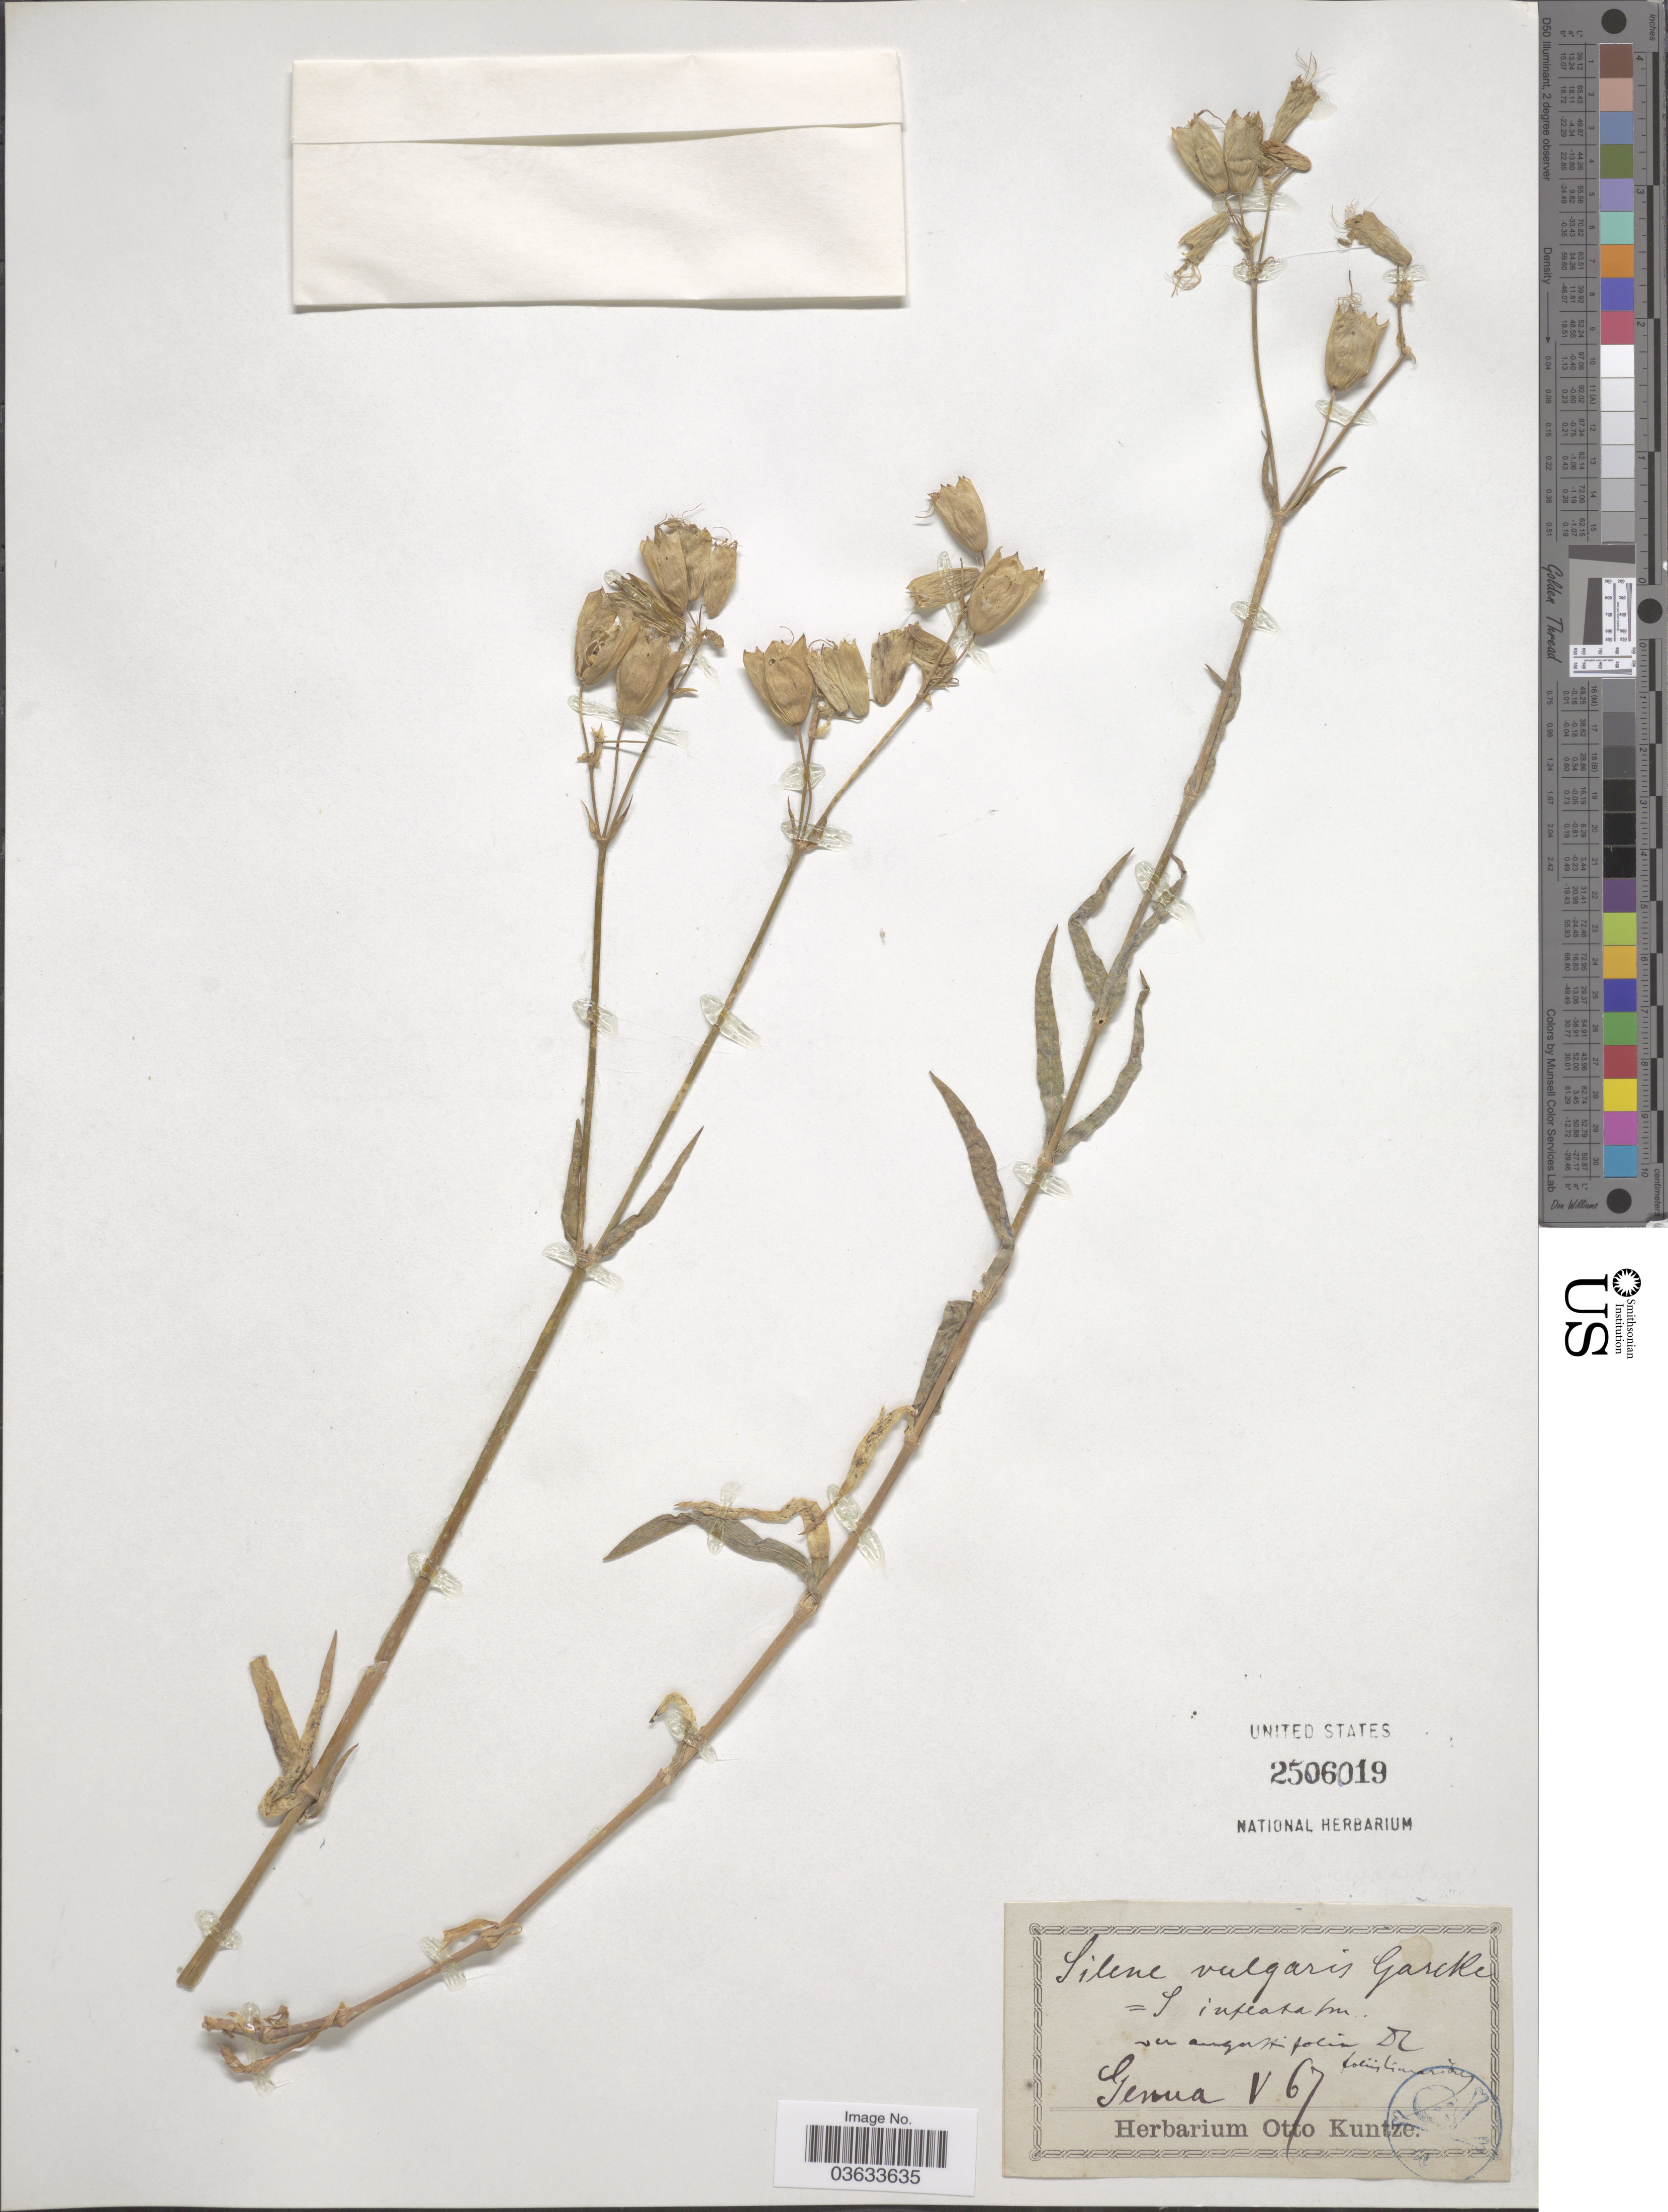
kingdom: Plantae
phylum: Tracheophyta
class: Magnoliopsida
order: Caryophyllales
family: Caryophyllaceae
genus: Silene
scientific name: Silene vulgaris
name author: (Moench) Garcke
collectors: ex herb. Otto Kuntze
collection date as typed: Transcribed d/m/y: /5/67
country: Italy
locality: Genua.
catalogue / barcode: US 2506019